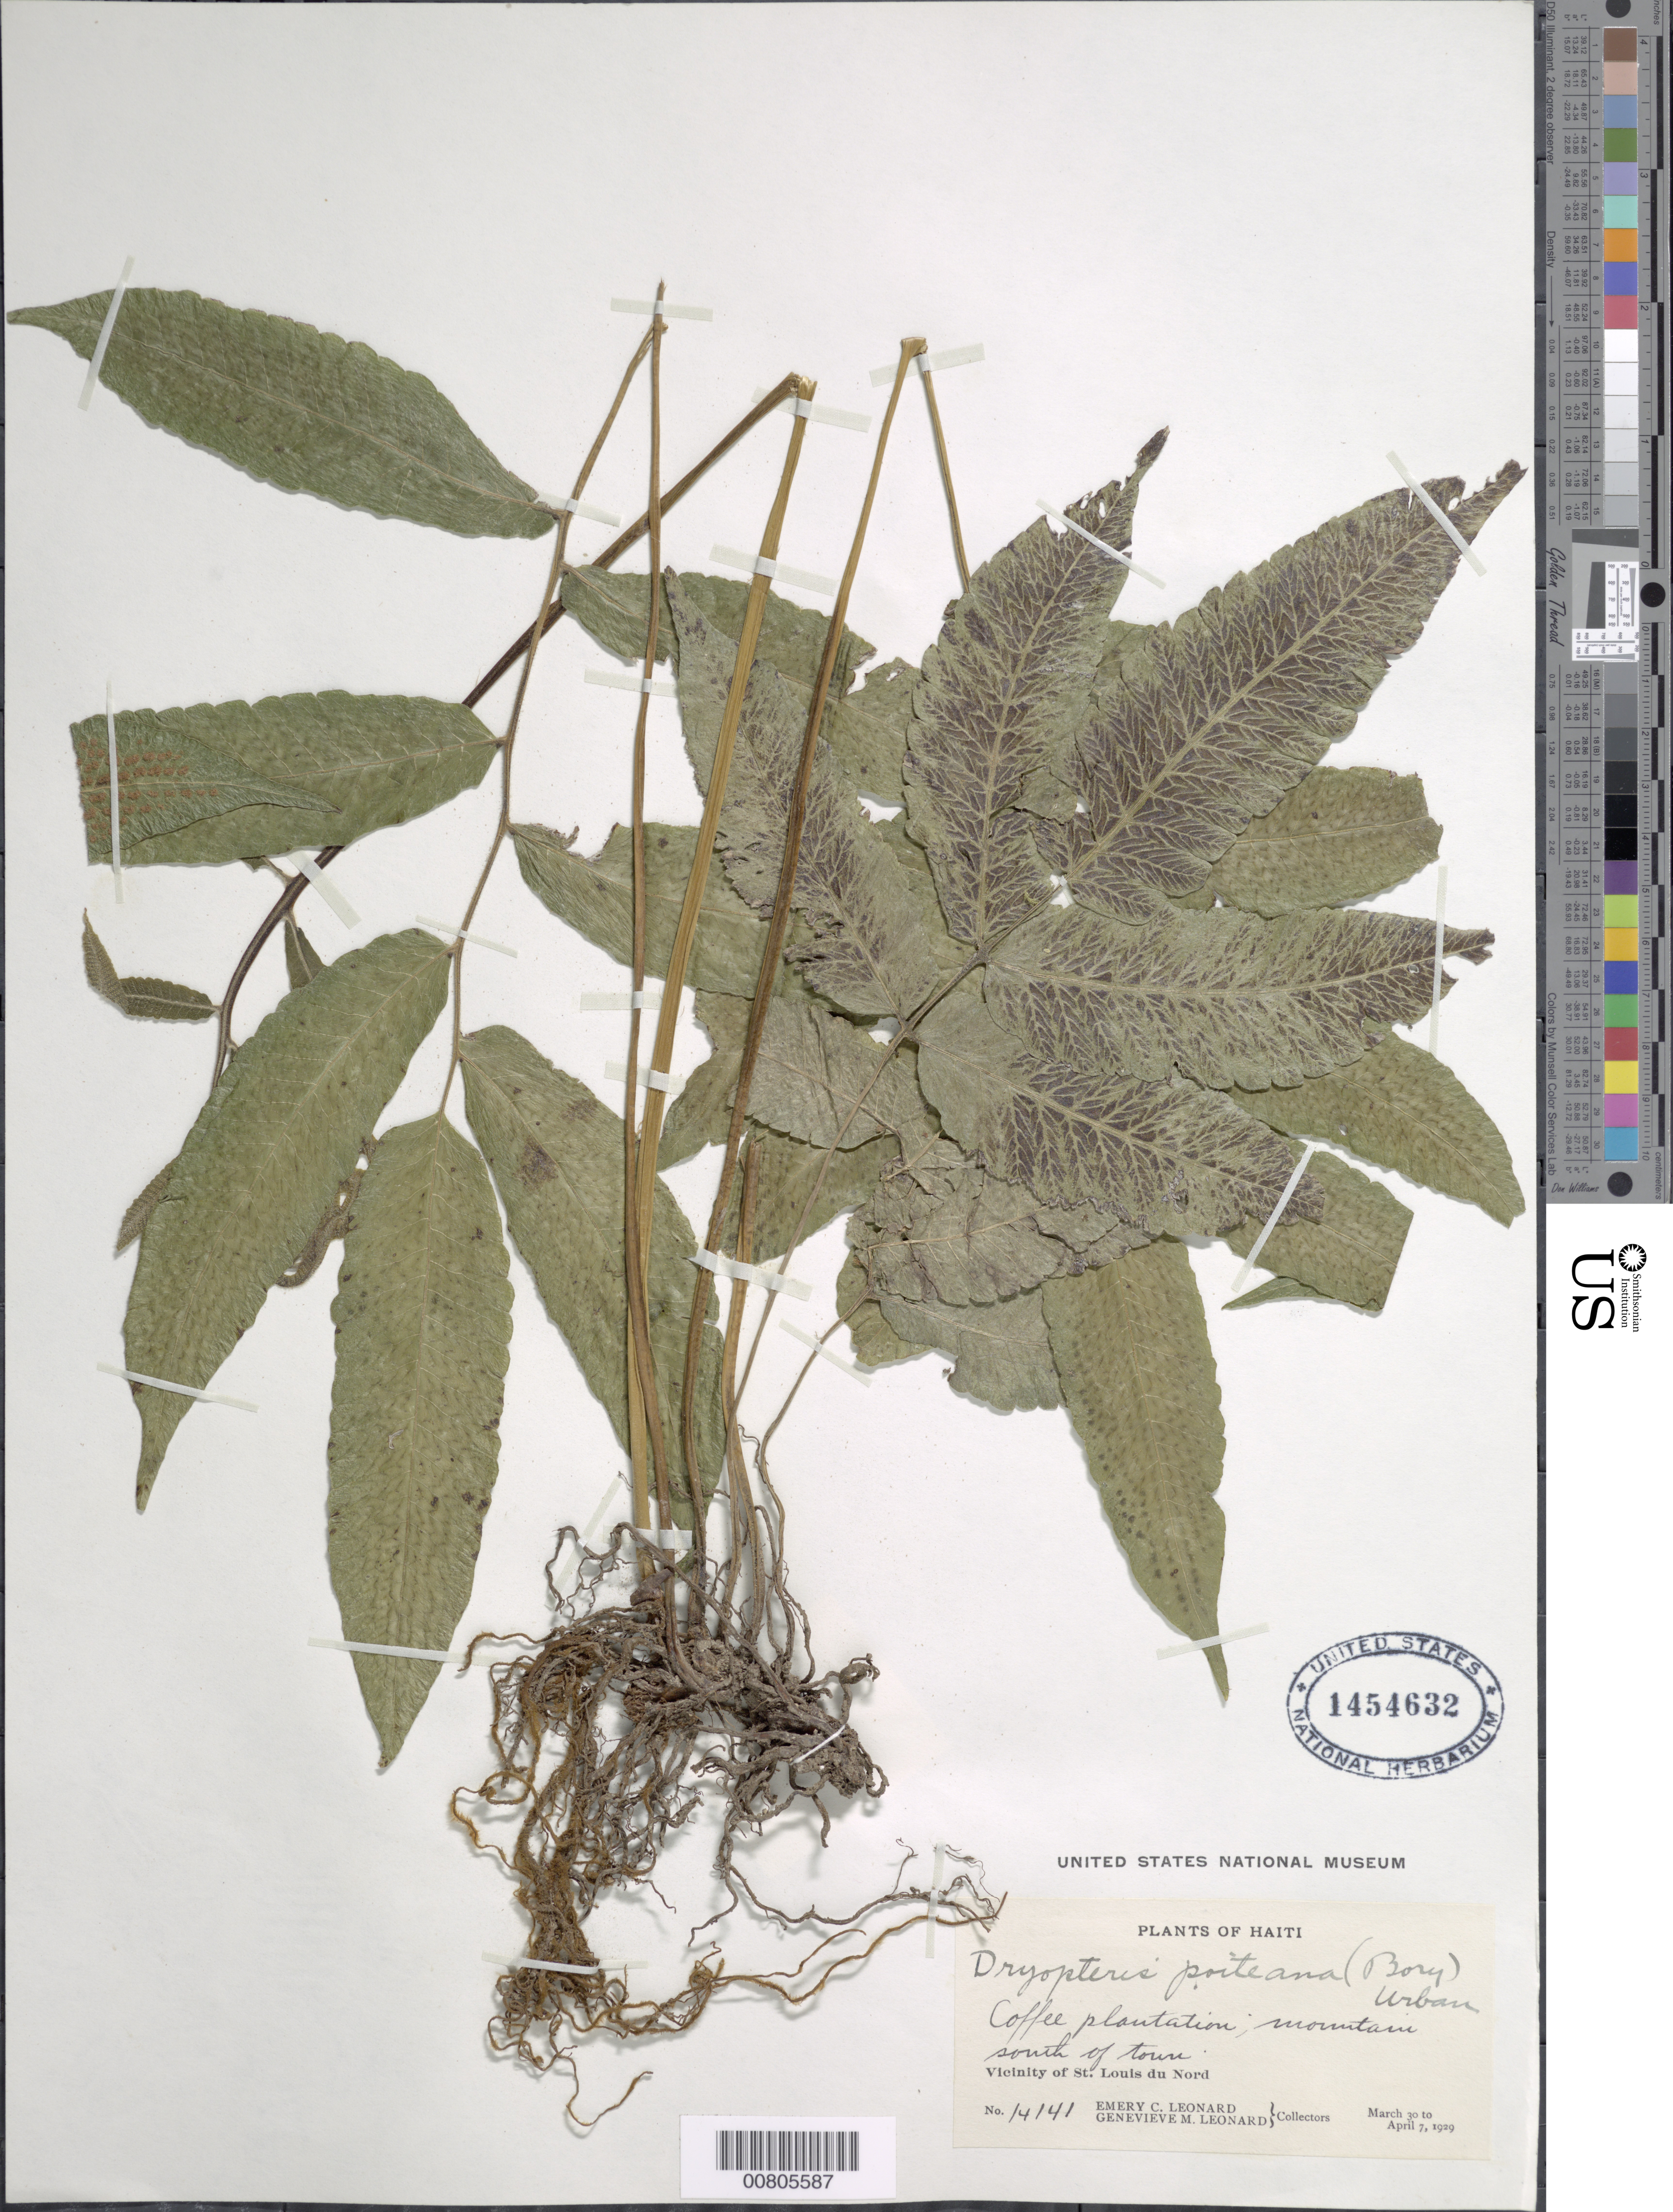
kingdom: Plantae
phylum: Tracheophyta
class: Polypodiopsida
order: Polypodiales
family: Thelypteridaceae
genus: Goniopteris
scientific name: Goniopteris poiteana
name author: (Bory) Ching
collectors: E. C. Leonard & G. M. Leonard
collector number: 14141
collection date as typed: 30 Mar 1929 to 07 Apr 1929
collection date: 1929-03-30/1929-04-07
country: Haiti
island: Hispaniola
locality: St. Louis du Nord, S of town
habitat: Coffee plantation; mountain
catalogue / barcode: US 1454632